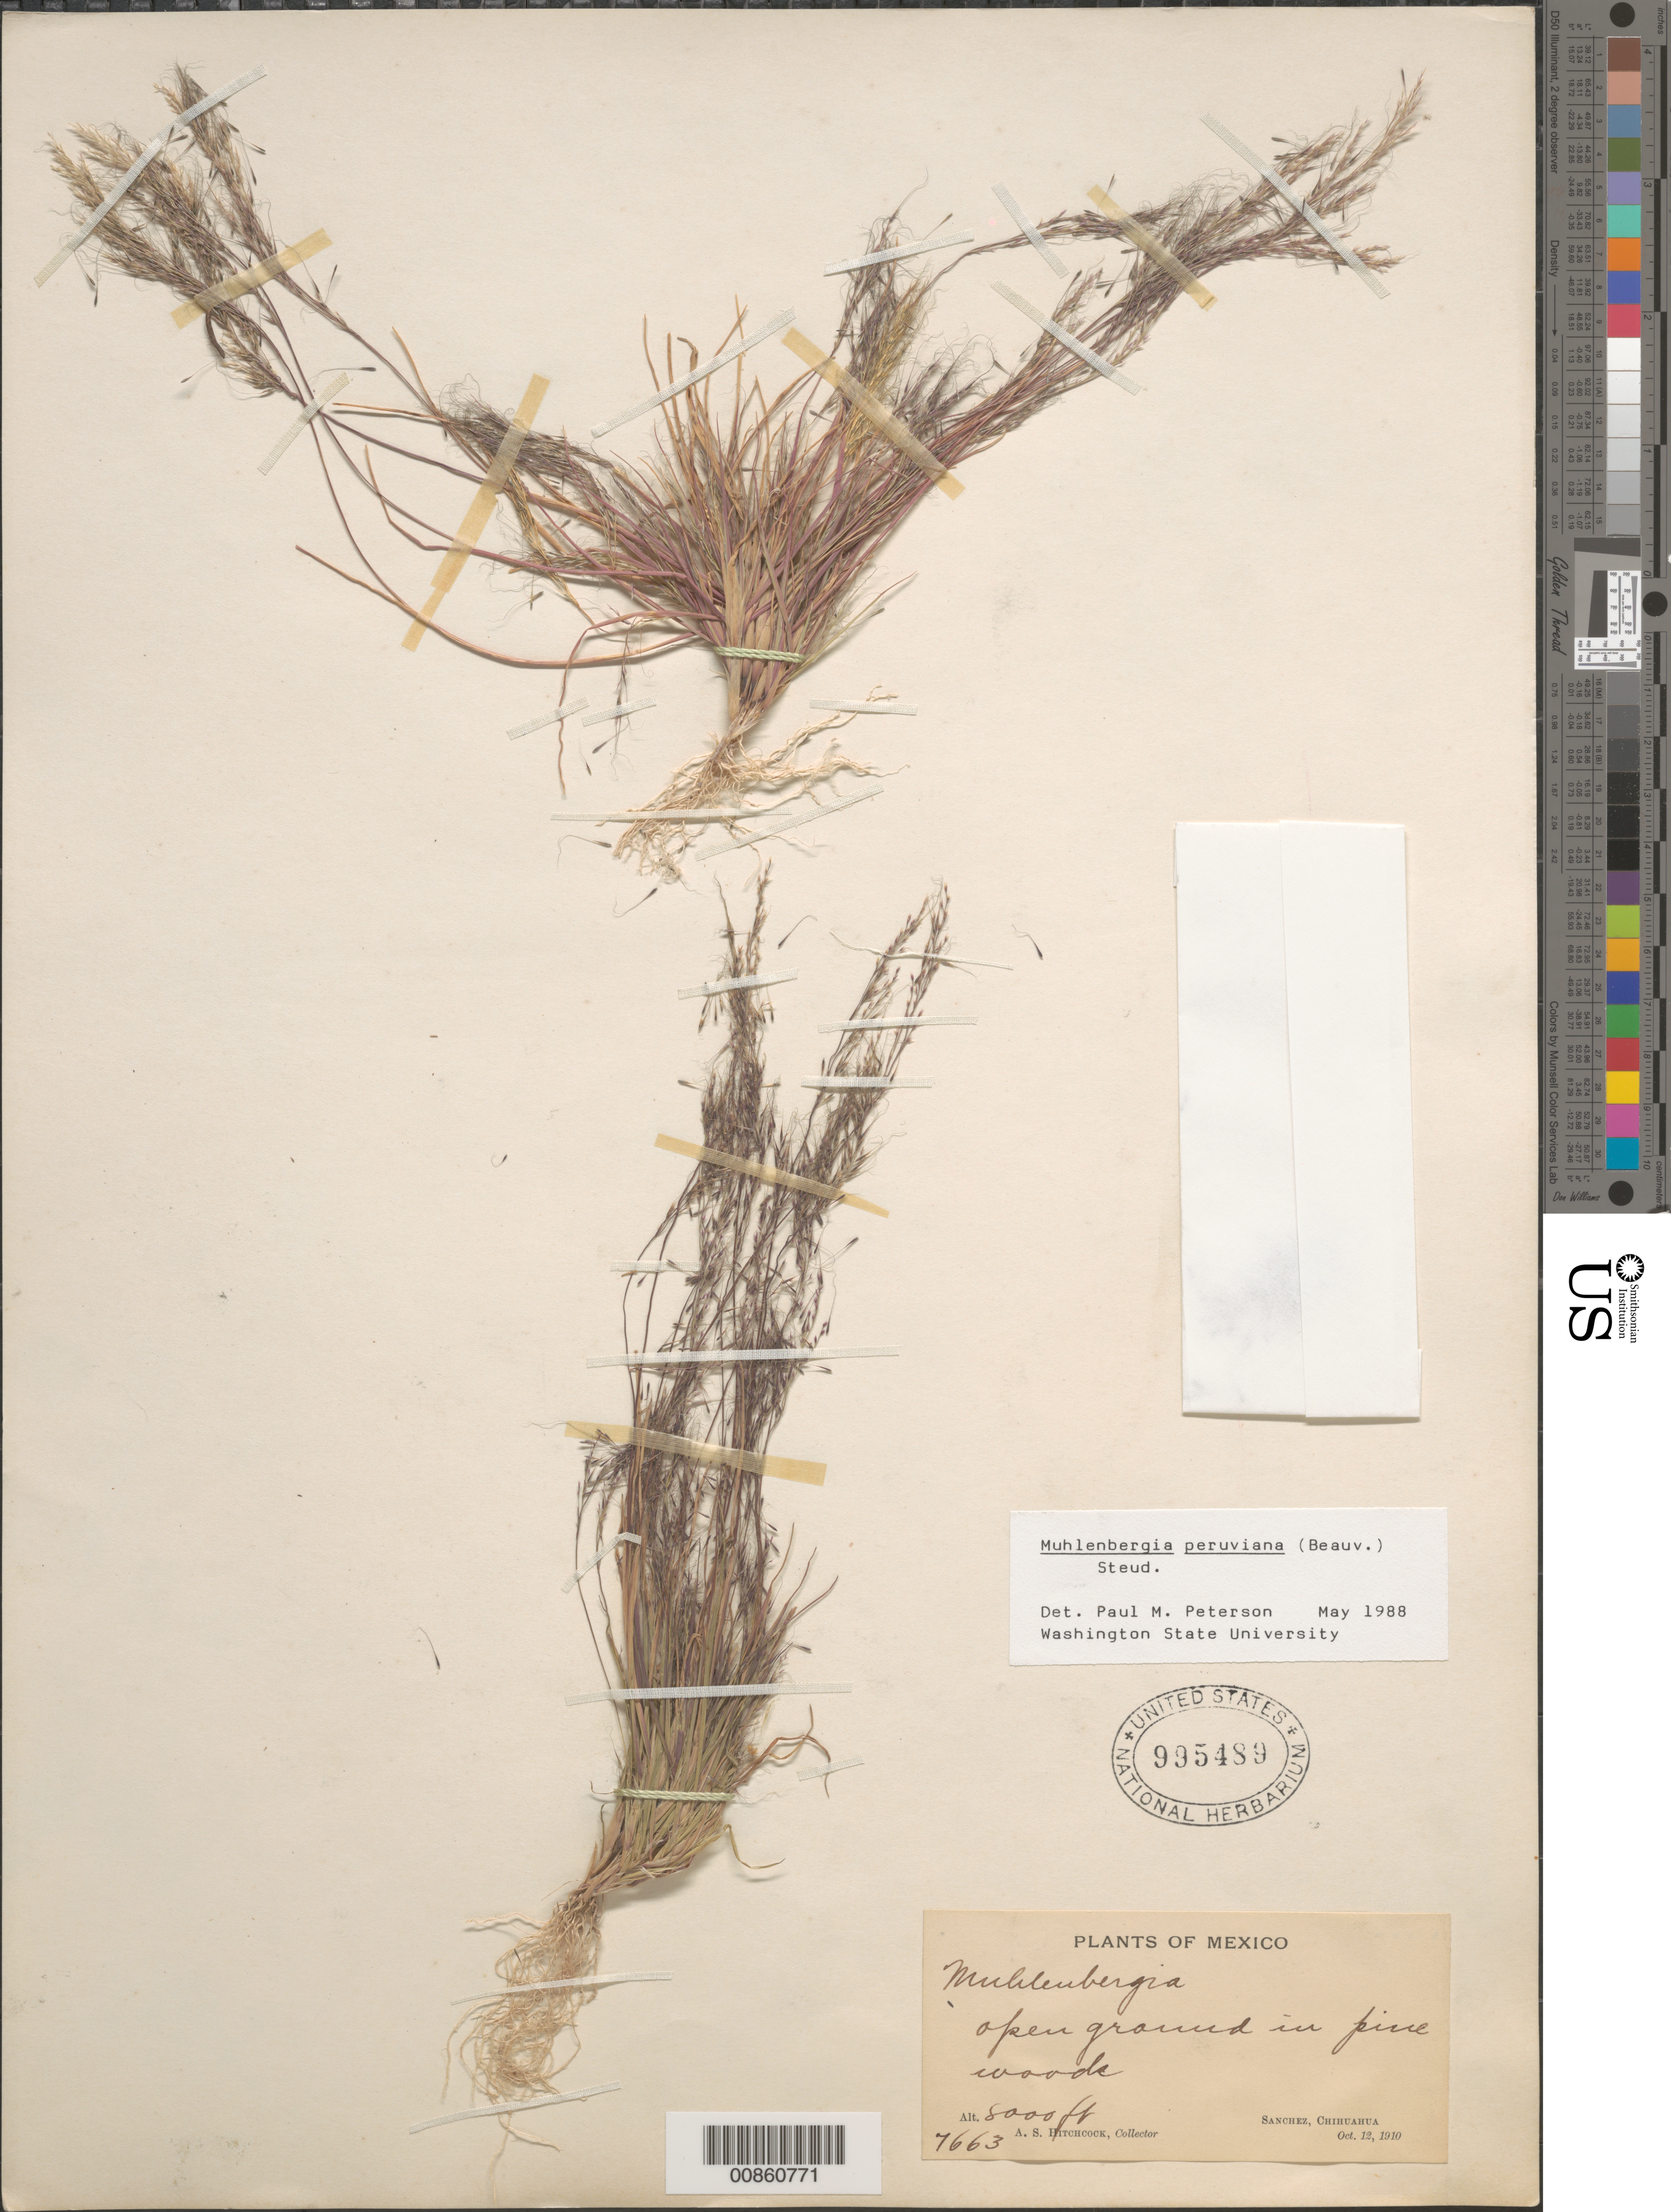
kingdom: Plantae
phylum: Tracheophyta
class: Liliopsida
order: Poales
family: Poaceae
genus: Muhlenbergia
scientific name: Muhlenbergia peruviana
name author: (P. Beauv.) Steud.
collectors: A. S. Hitchcock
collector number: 7663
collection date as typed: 12 Oct 1910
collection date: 1910-10-12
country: Mexico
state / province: Chihuahua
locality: Sanchez, Chih.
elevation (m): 2438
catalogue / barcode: US 995489